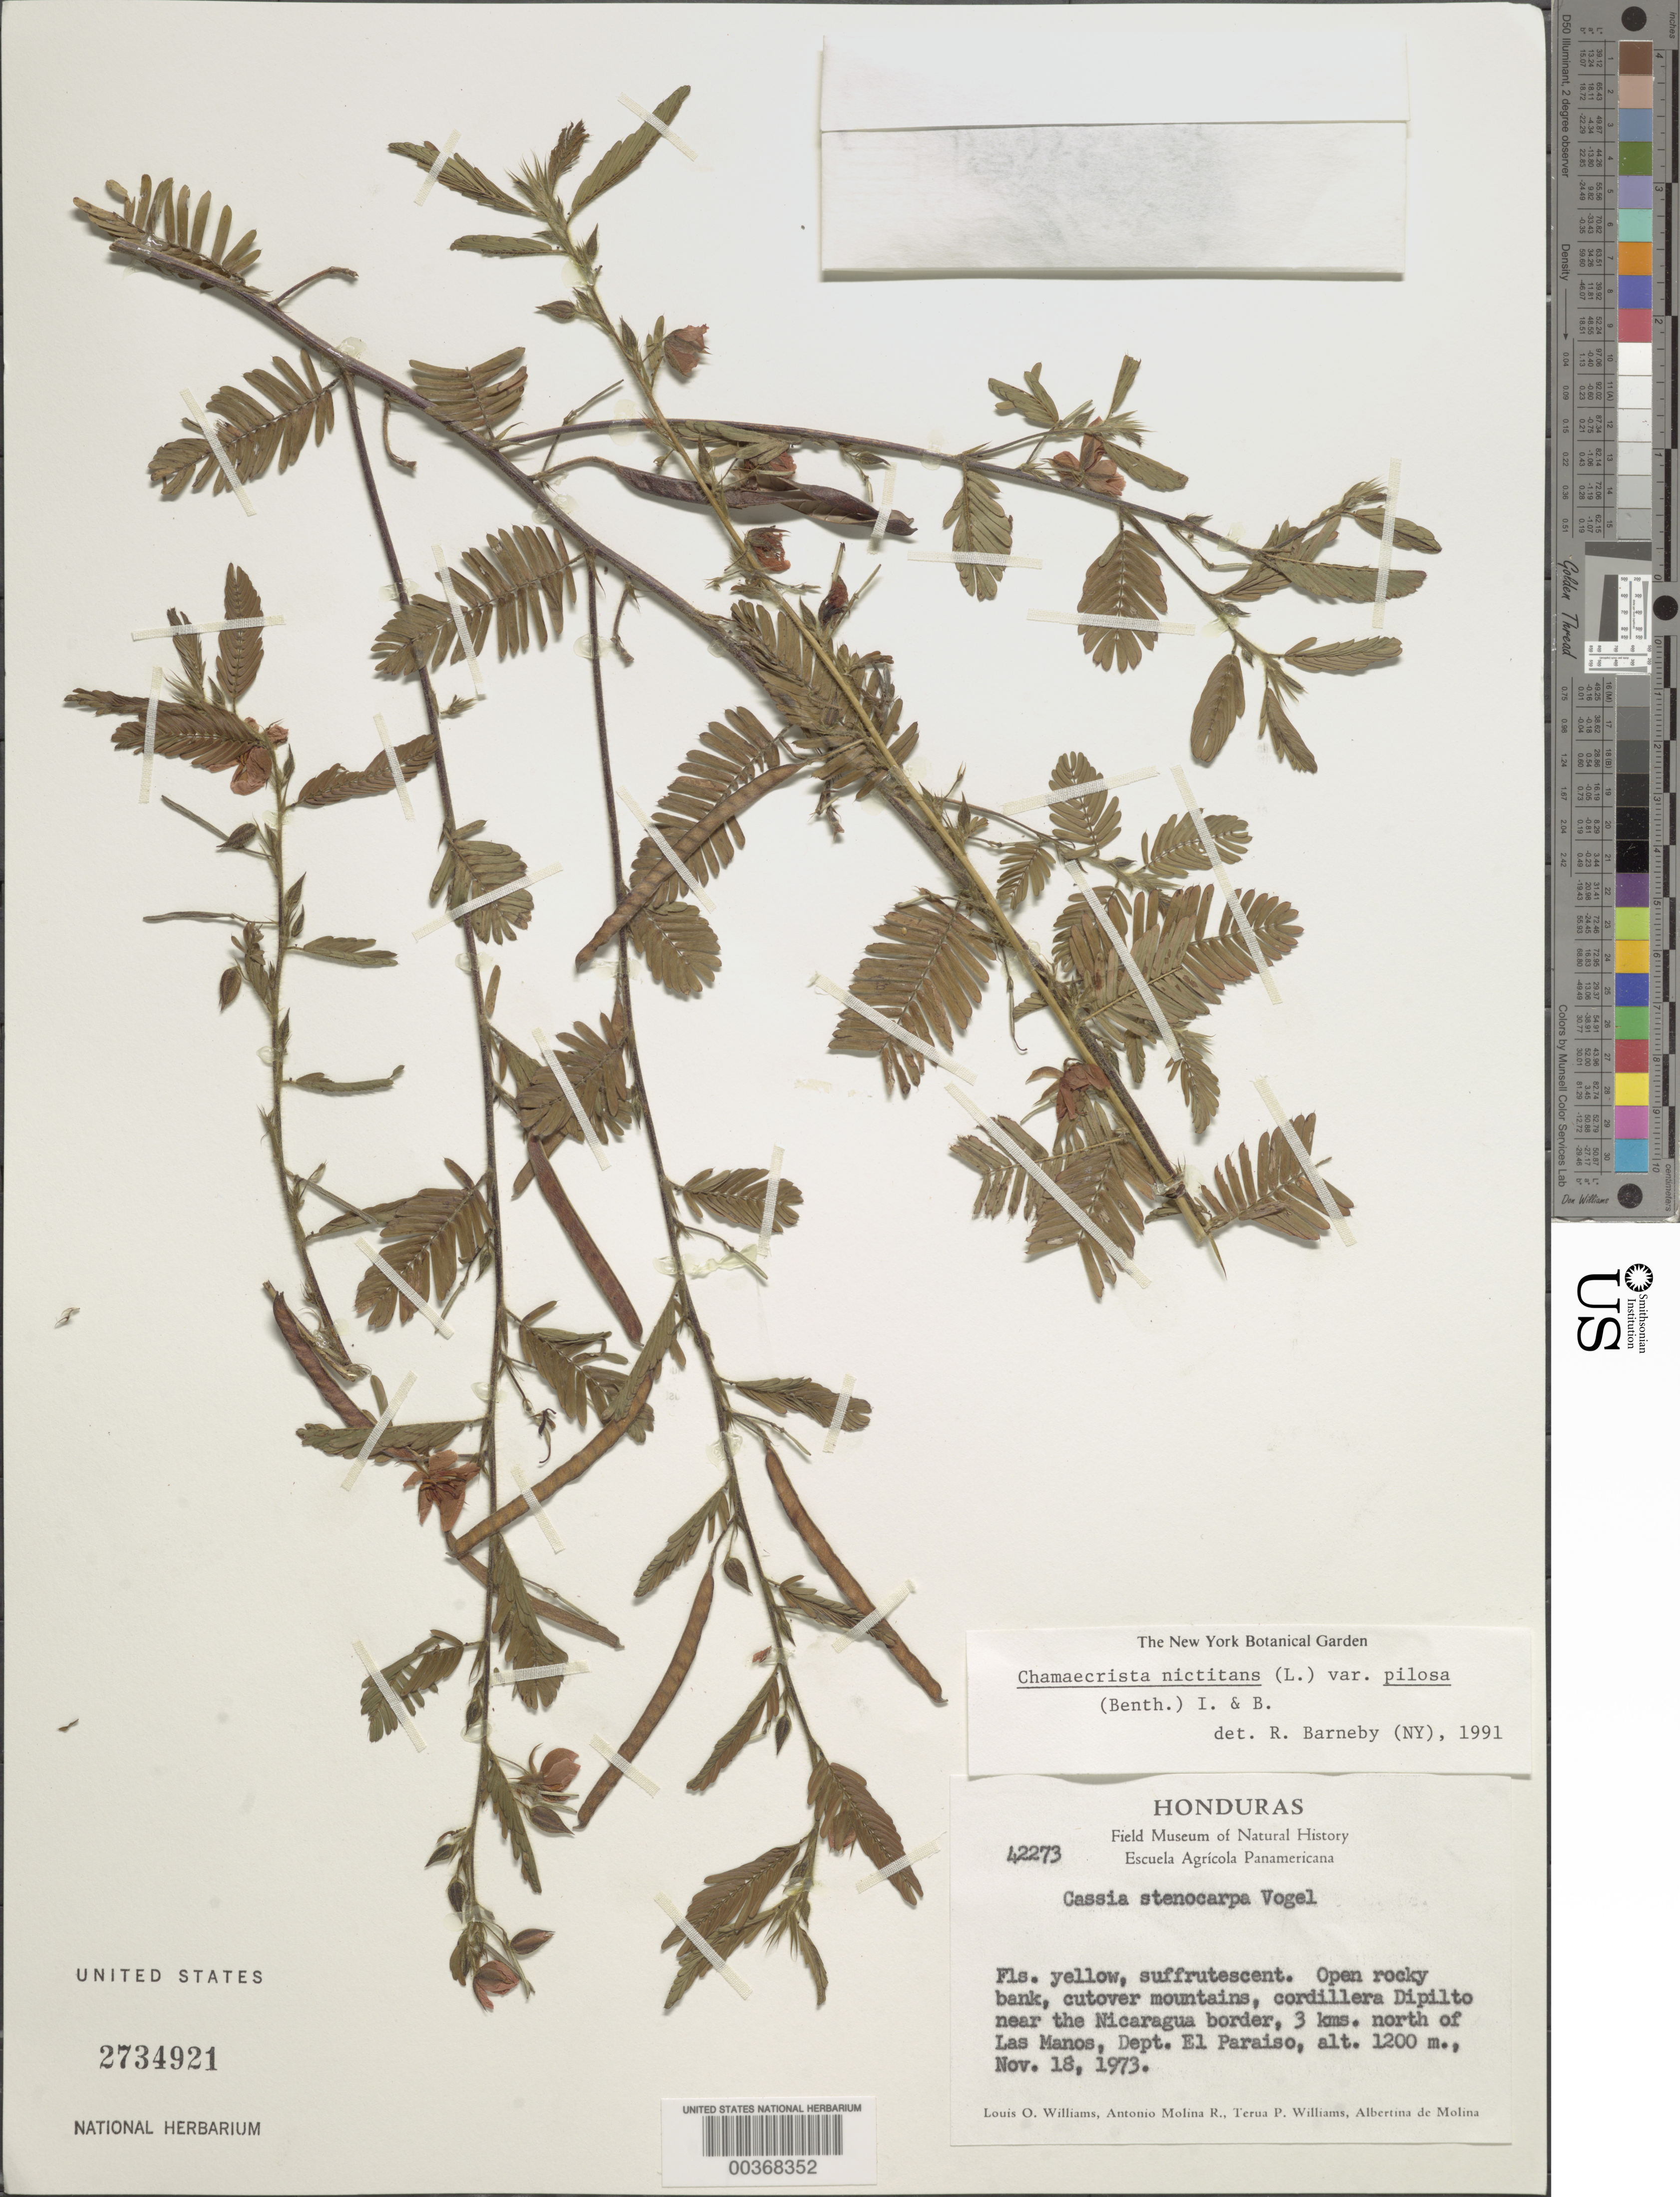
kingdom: Plantae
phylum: Tracheophyta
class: Magnoliopsida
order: Fabales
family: Fabaceae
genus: Chamaecrista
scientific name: Chamaecrista nictitans var. jaliscensis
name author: (Greenm.) H.S. Irwin & Barneby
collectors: L. O. Williams, A. Molina R., T. P. Williams & A. Molina R.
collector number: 42273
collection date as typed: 18 Nov 1973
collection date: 1973-11-18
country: Honduras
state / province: El Paraíso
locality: Cordillera Dipilto near the Nicaragua border, 3 km N of Las Manos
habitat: Open rocky bank, cutover mountains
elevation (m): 1200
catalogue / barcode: US 2734921